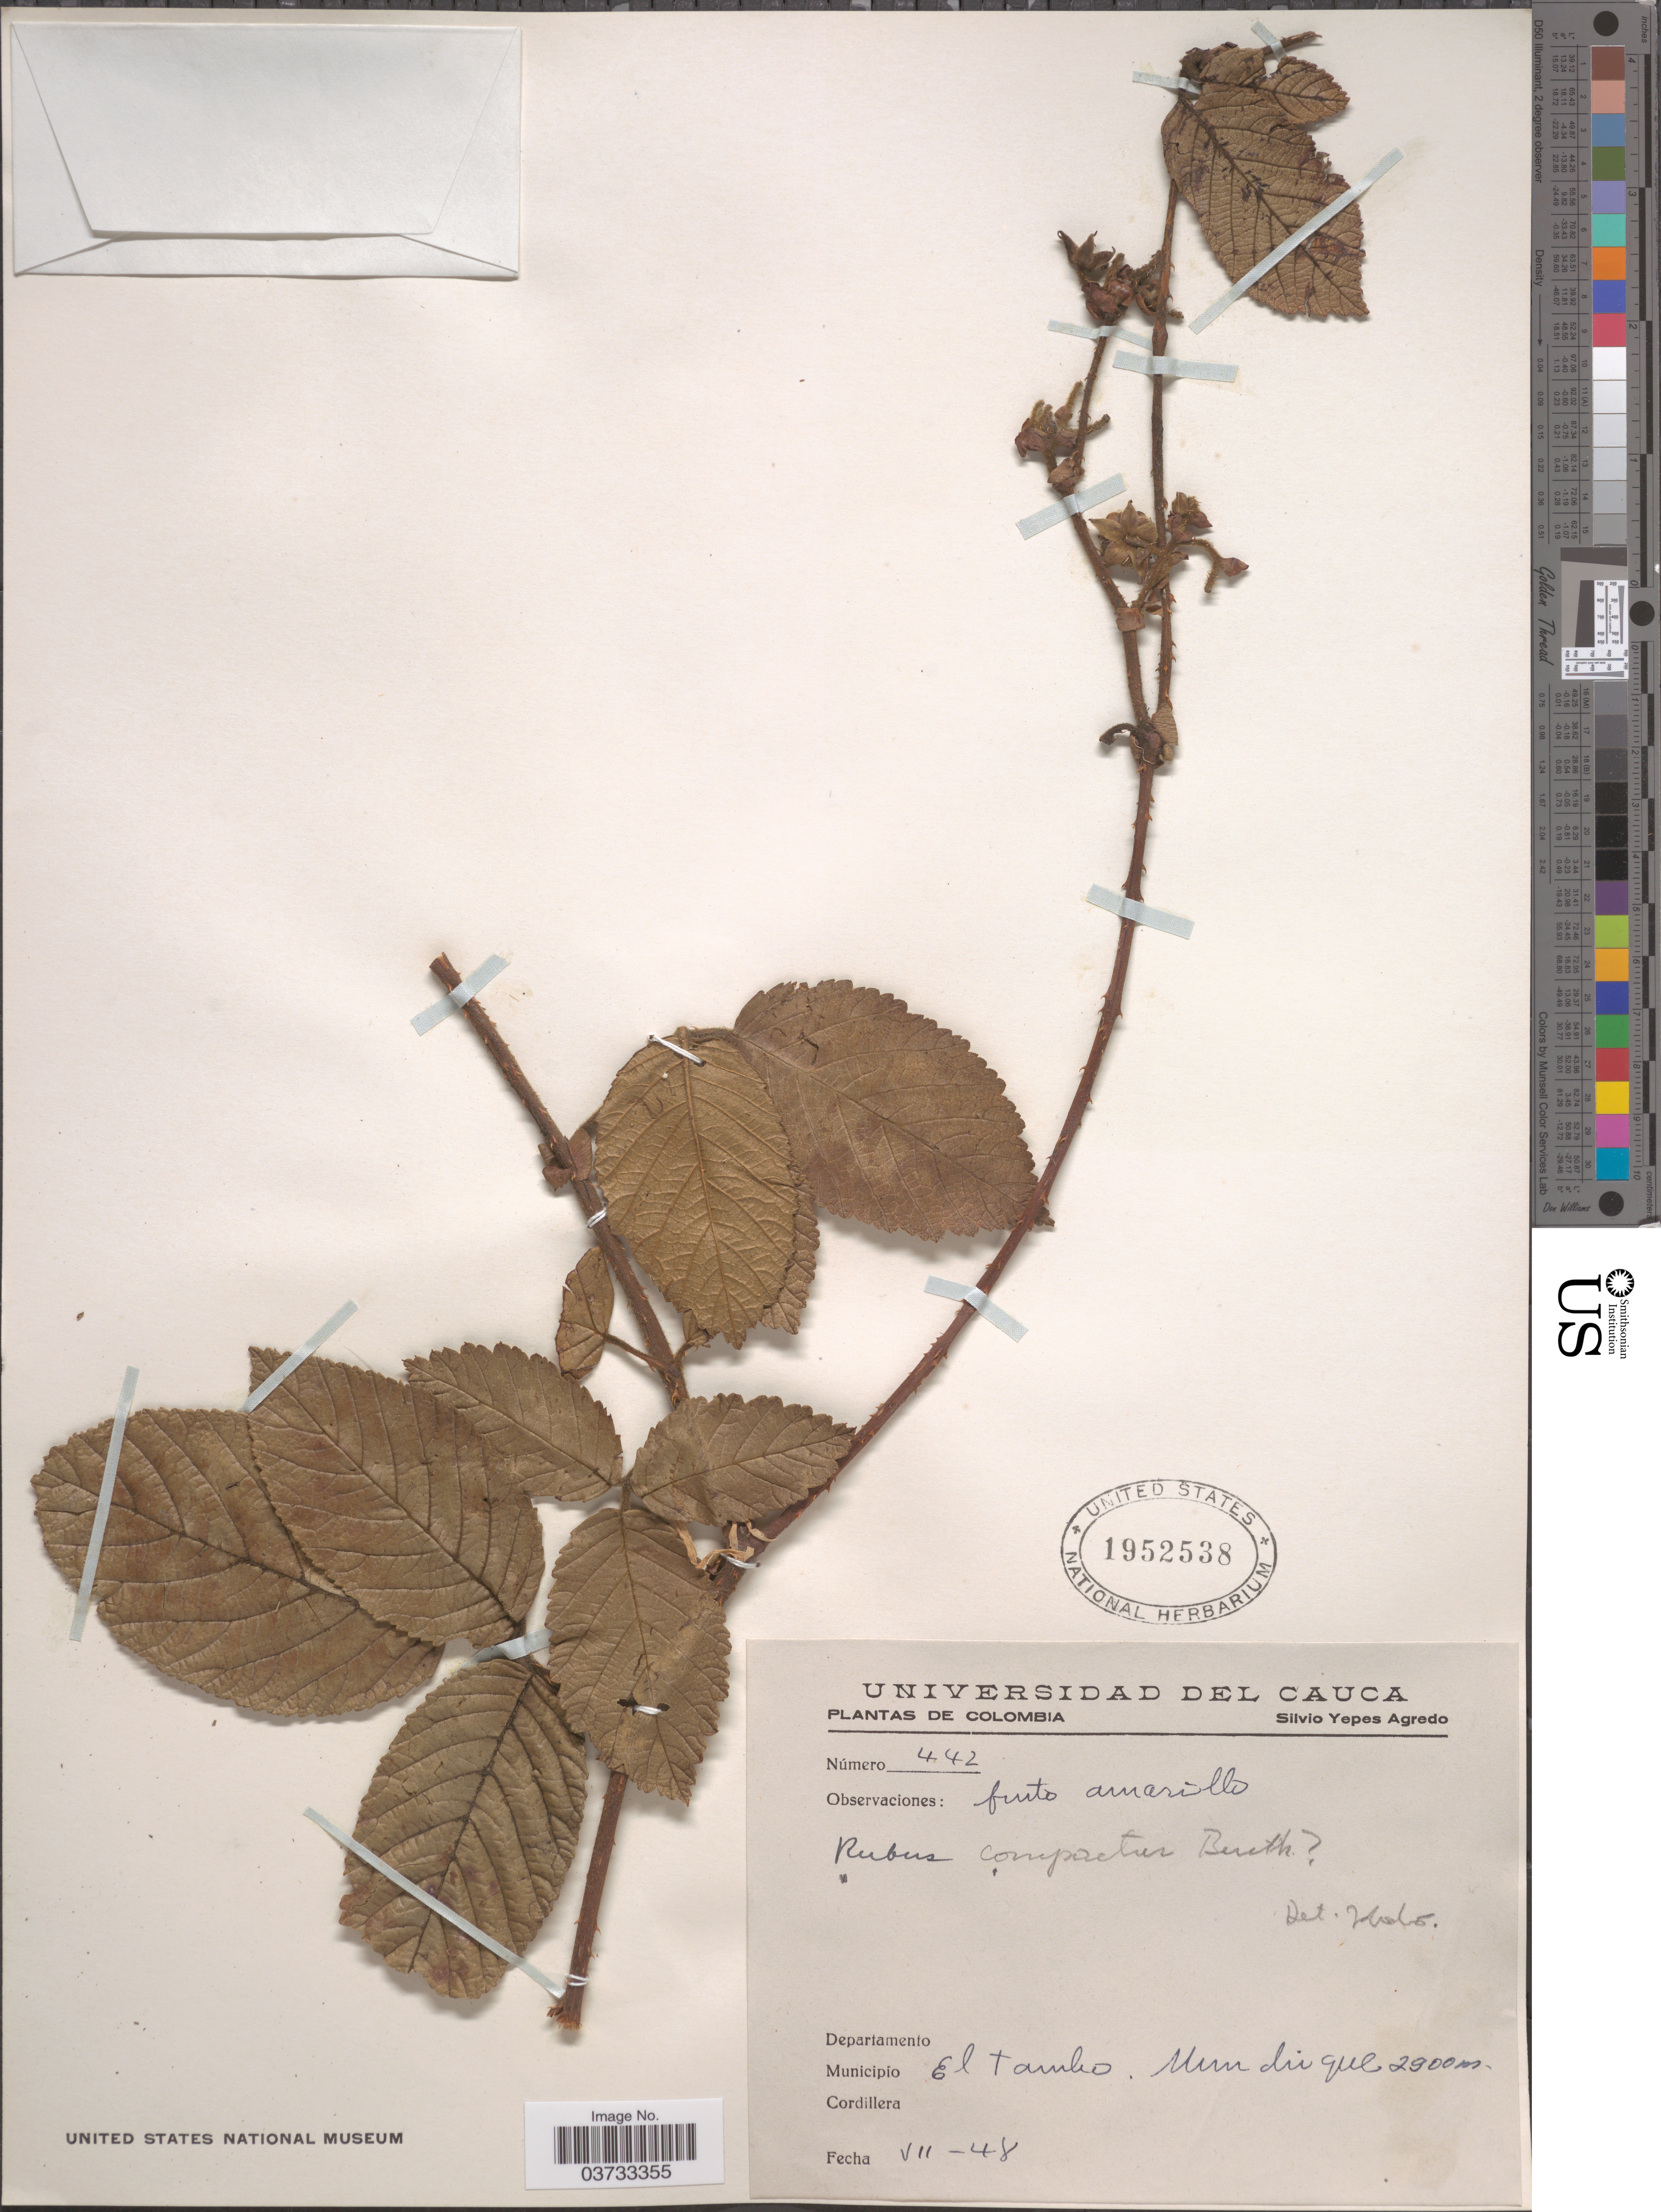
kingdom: Plantae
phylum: Tracheophyta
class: Magnoliopsida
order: Rosales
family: Rosaceae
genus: Rubus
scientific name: Rubus compactus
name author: Benth.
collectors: S. Yepes-Agredo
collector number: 442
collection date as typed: Transcribed d/m/y: /7/48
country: Colombia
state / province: Cauca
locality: Municipio El Tambo. Umduque [interpreted].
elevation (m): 2900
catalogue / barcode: US 1952538